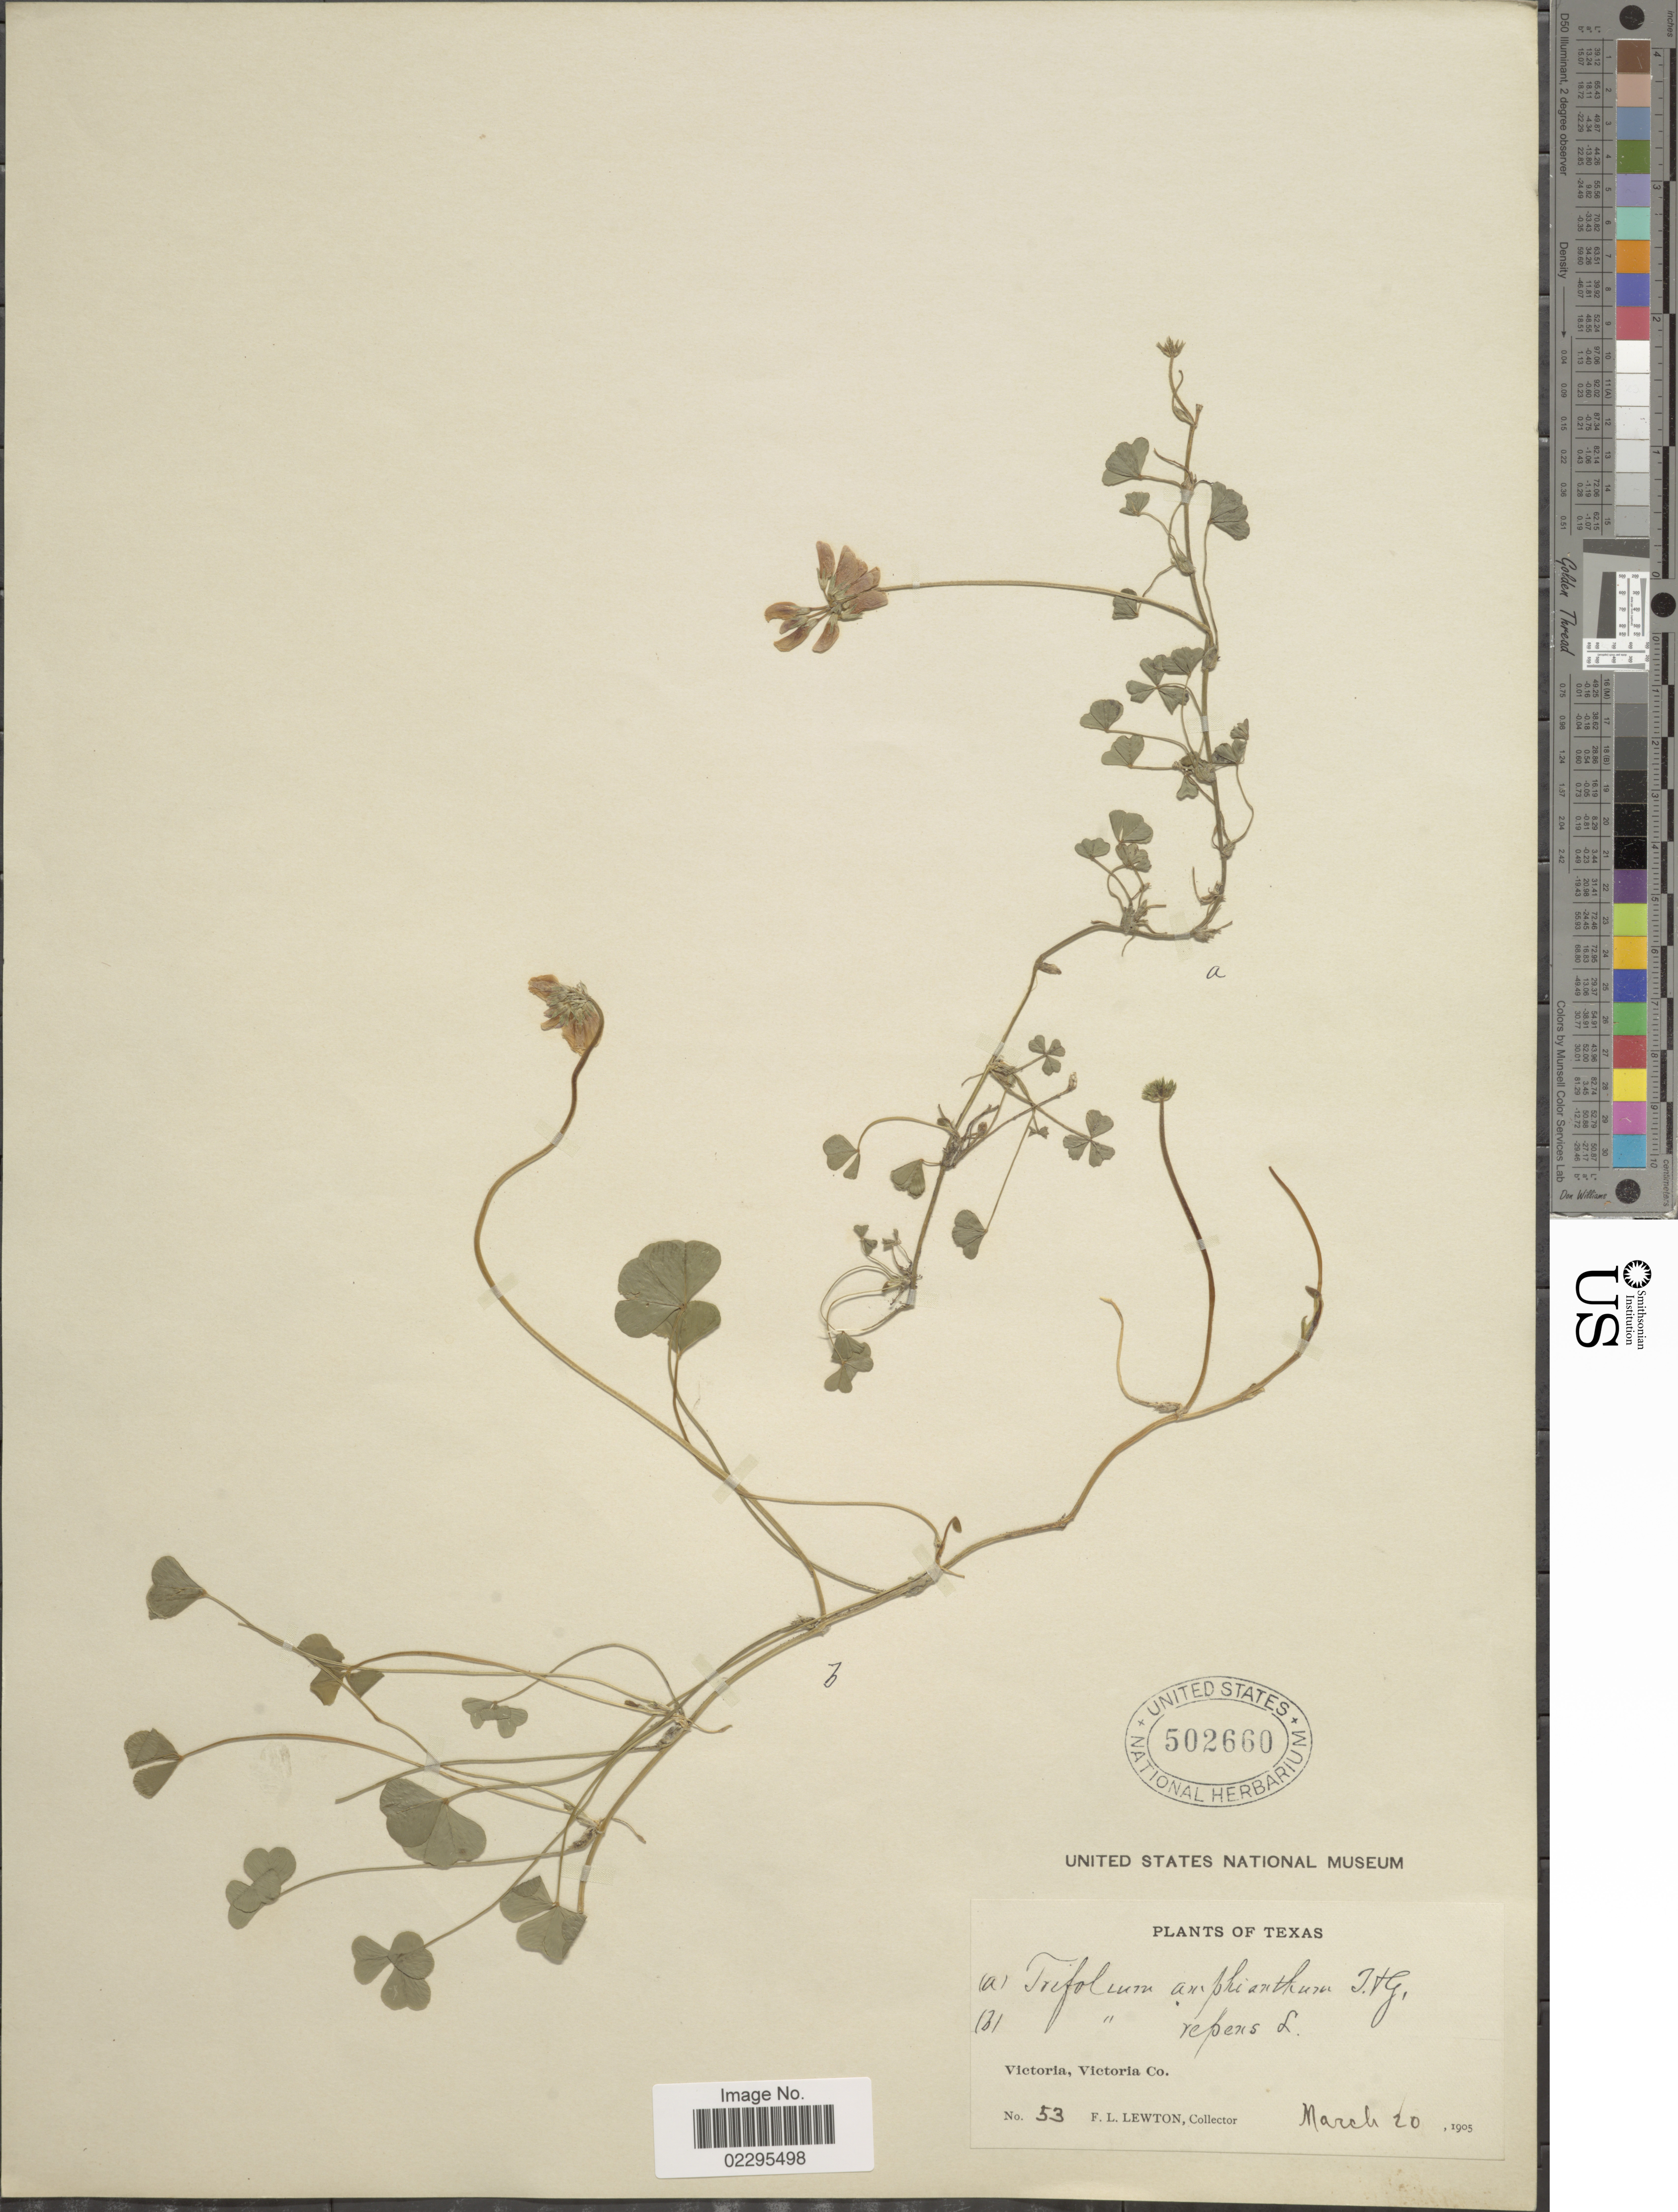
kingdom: Plantae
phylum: Tracheophyta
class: Magnoliopsida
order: Fabales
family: Fabaceae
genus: Trifolium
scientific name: Trifolium amphianthum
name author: Torr. & A. Gray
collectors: F. L. Lewton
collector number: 53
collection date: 1905-03-20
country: United States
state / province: Texas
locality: Victoria, Victoria Co.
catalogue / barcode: US 502660